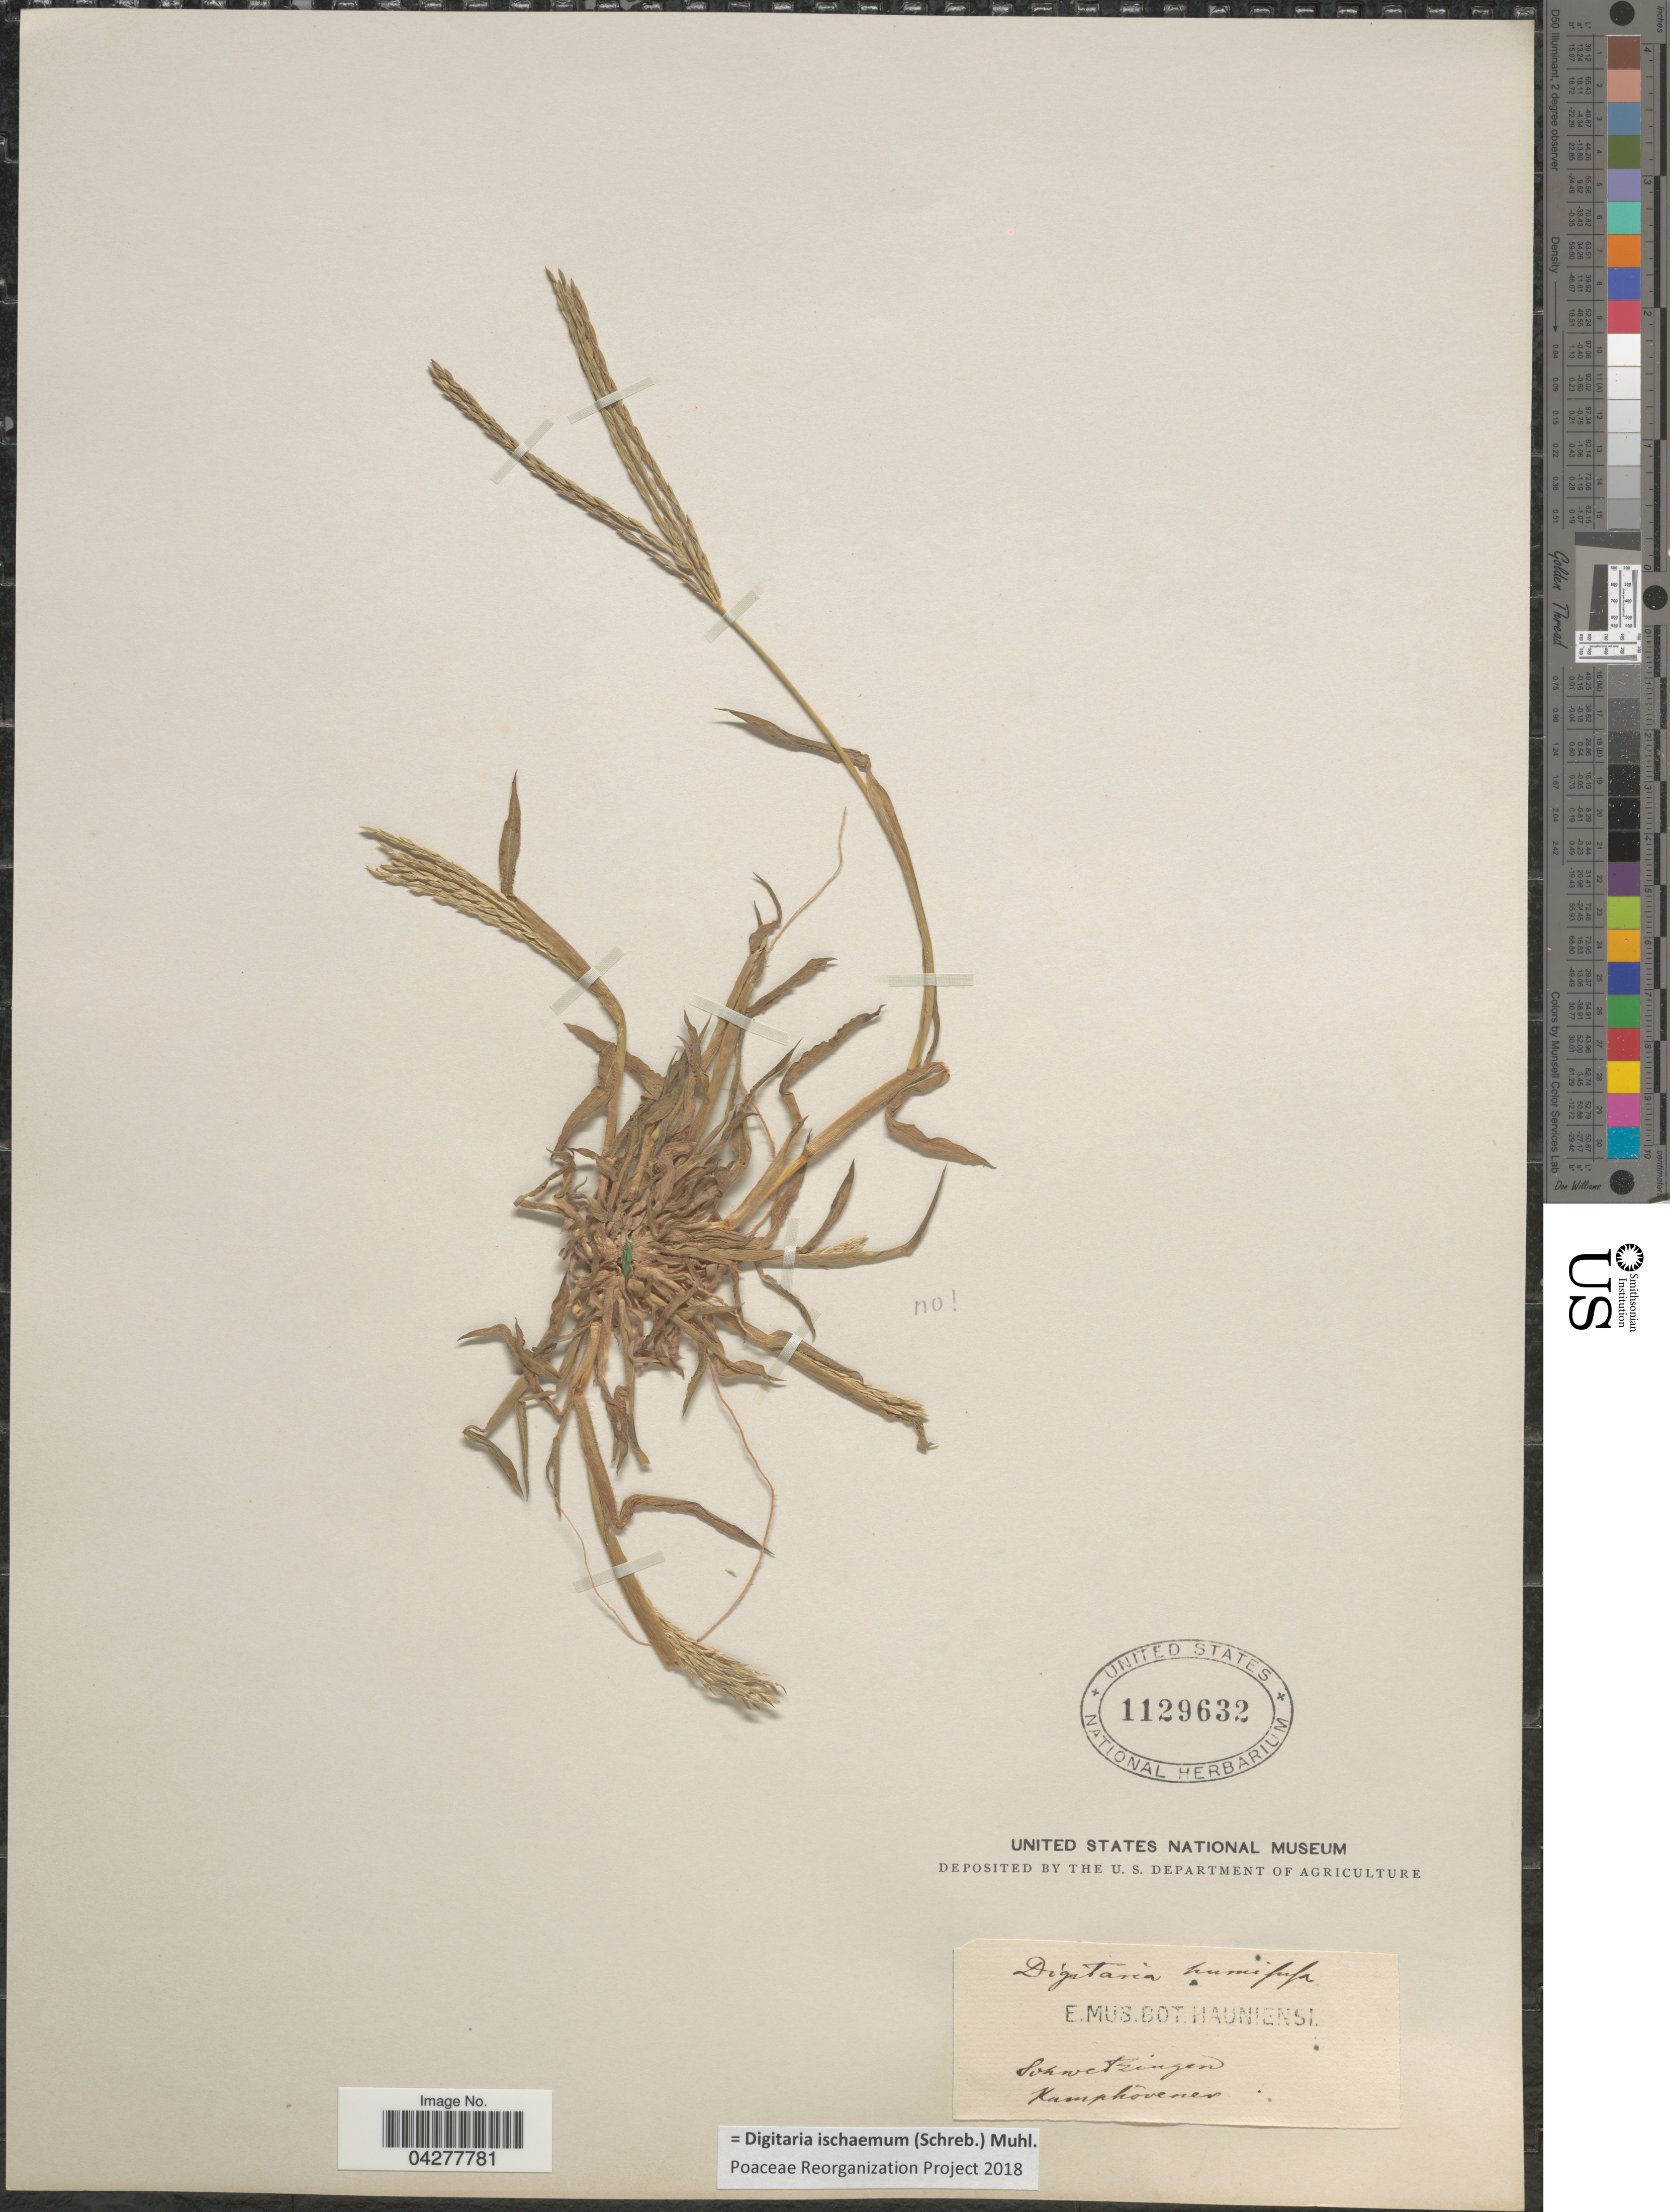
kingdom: Plantae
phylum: Tracheophyta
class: Liliopsida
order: Poales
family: Poaceae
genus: Digitaria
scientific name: Digitaria ischaemum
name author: (Schreber) Schreber ex Muhl.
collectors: B. Kamphövener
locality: Schwetzingen.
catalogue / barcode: US 1129632